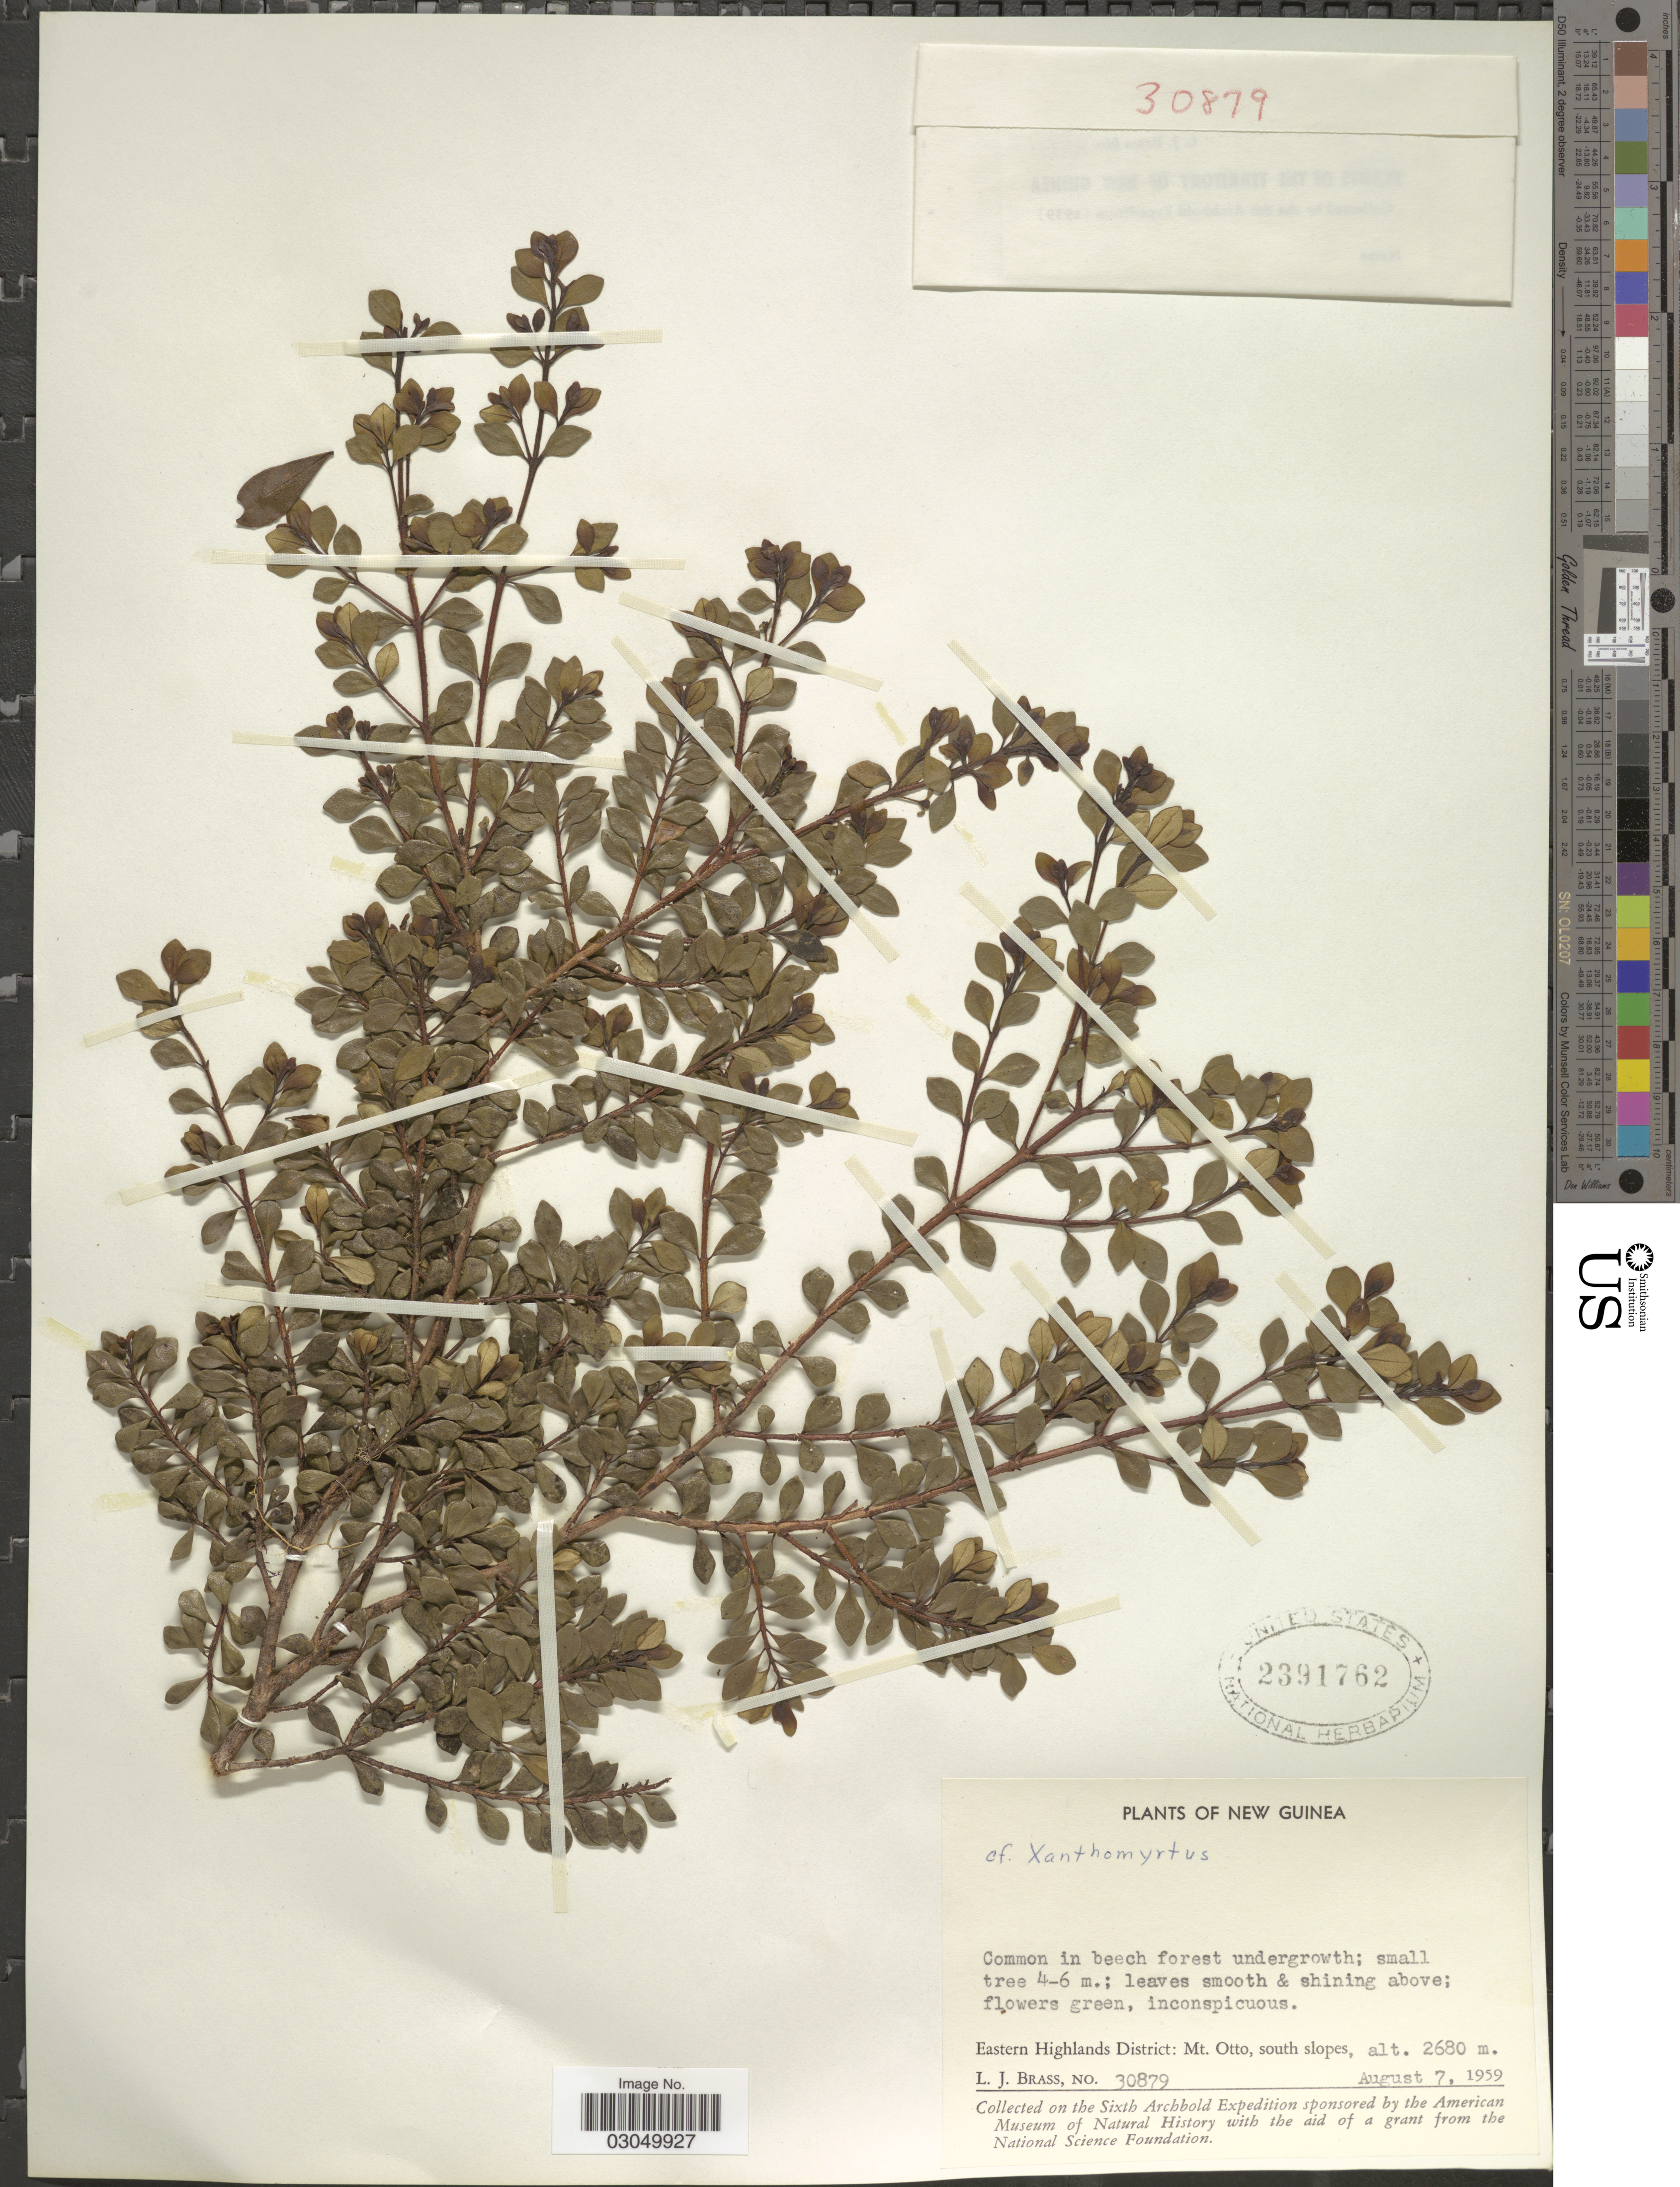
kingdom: Plantae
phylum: Tracheophyta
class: Magnoliopsida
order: Myrtales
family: Myrtaceae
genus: Xanthomyrtus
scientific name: Xanthomyrtus sp.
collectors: L. J. Brass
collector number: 30879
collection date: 1959-08-07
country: Papua New Guinea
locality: New Guinea. Eastern Highlands District: Mt. Otto, south slopes.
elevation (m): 2680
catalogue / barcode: US 2391762